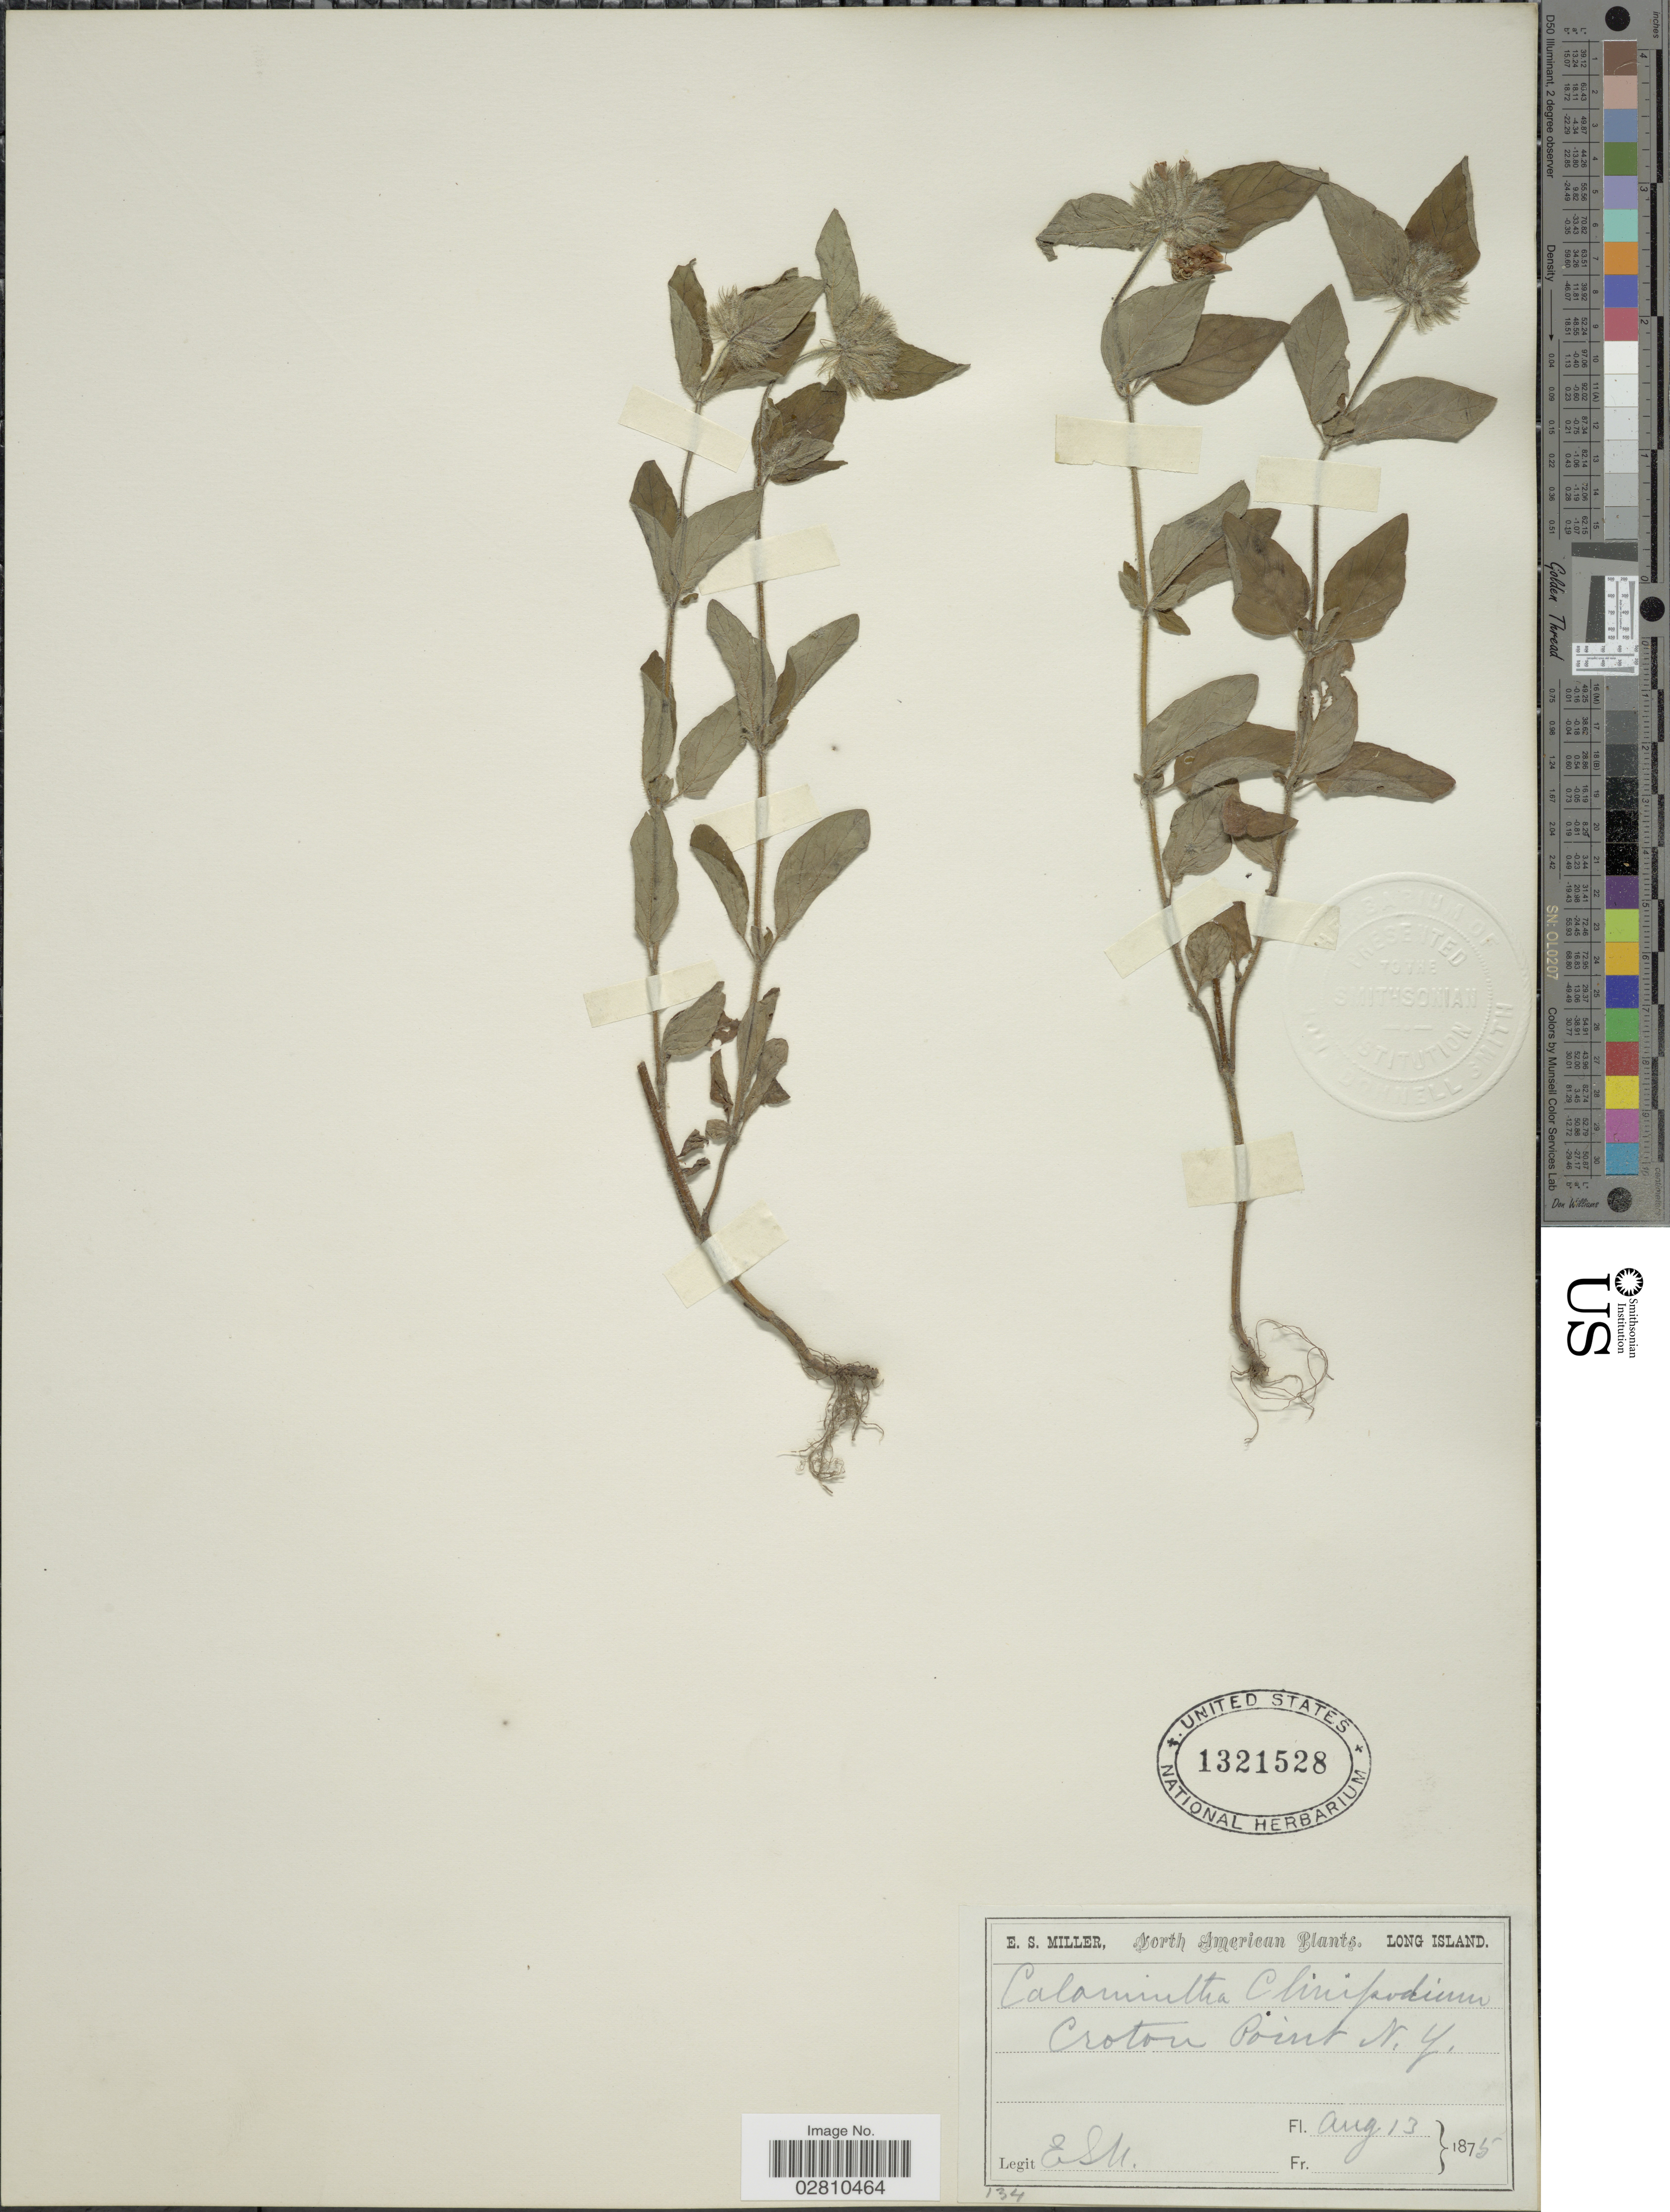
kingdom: Plantae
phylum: Tracheophyta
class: Magnoliopsida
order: Lamiales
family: Lamiaceae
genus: Clinopodium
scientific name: Clinopodium vulgare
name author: L.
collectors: E. S. Miller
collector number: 134?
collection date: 1875-08-13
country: United States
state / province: New York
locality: Long Island, Croton Point, N.Y.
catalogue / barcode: US 1321528